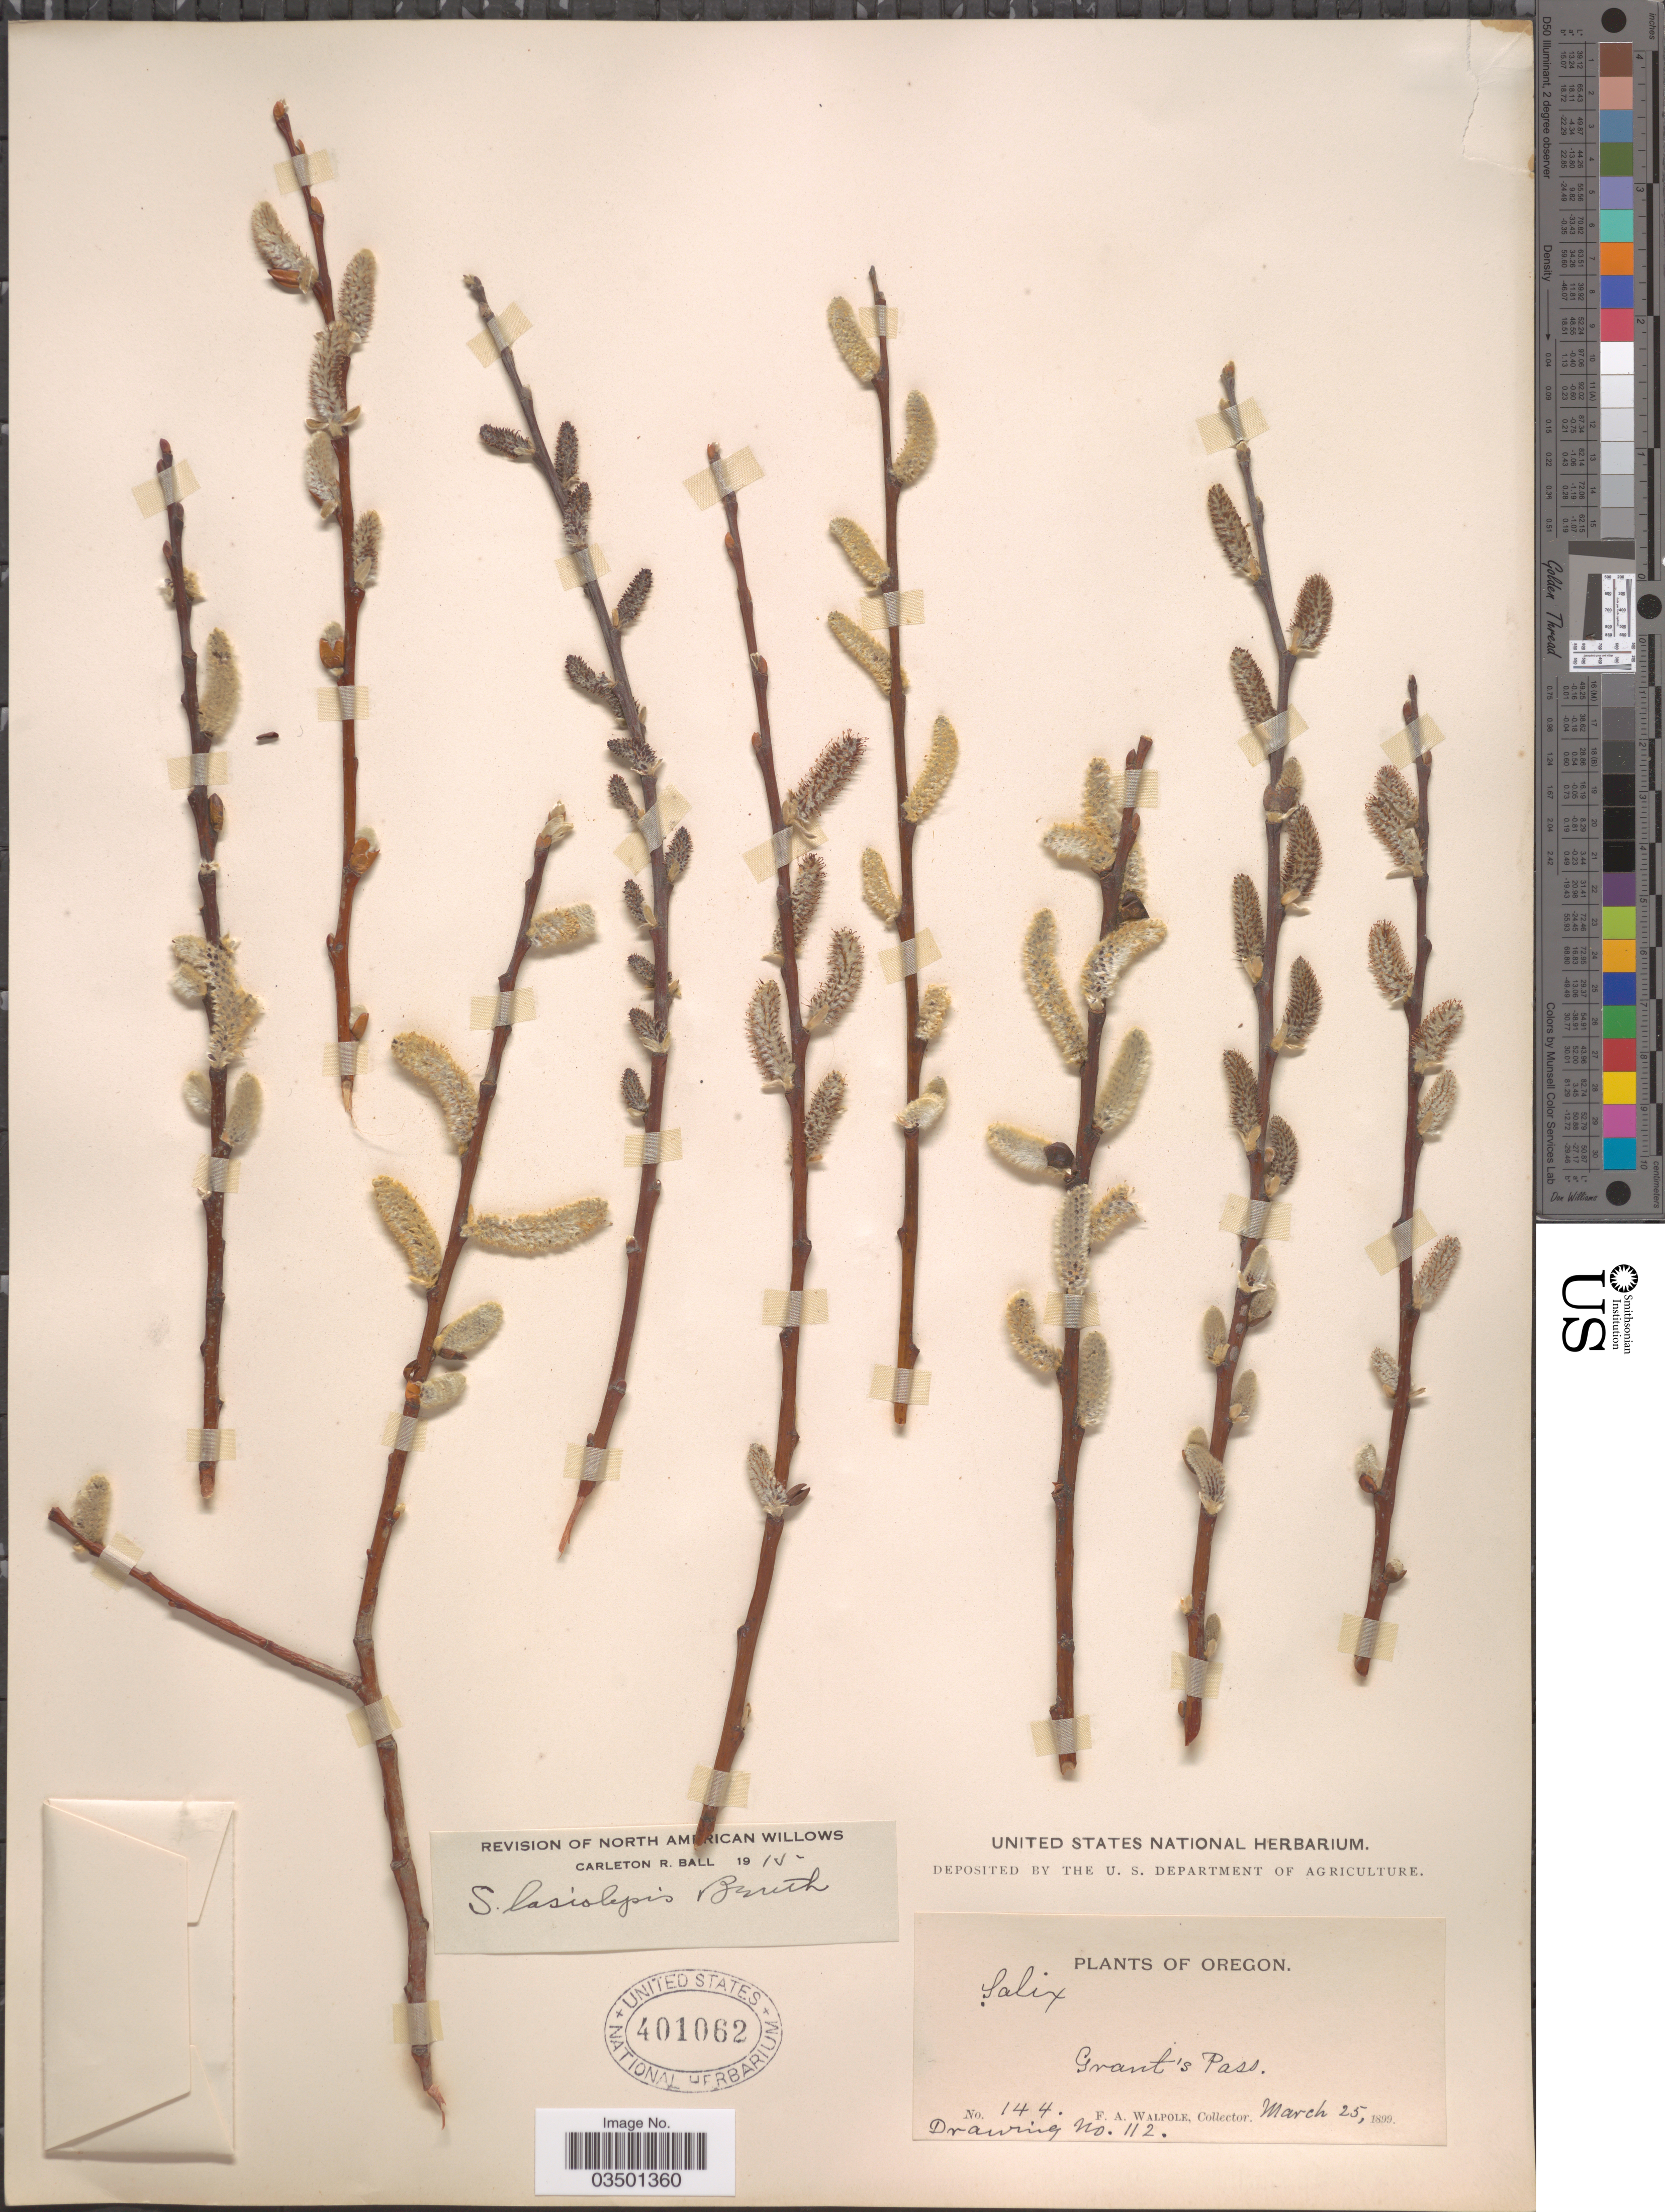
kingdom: Plantae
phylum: Tracheophyta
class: Magnoliopsida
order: Malpighiales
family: Salicaceae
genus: Salix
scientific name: Salix lasiolepis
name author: Benth.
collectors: F. Walpole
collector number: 144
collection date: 1899-03-25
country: United States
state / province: Oregon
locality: Grant's Pass.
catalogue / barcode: US 401062